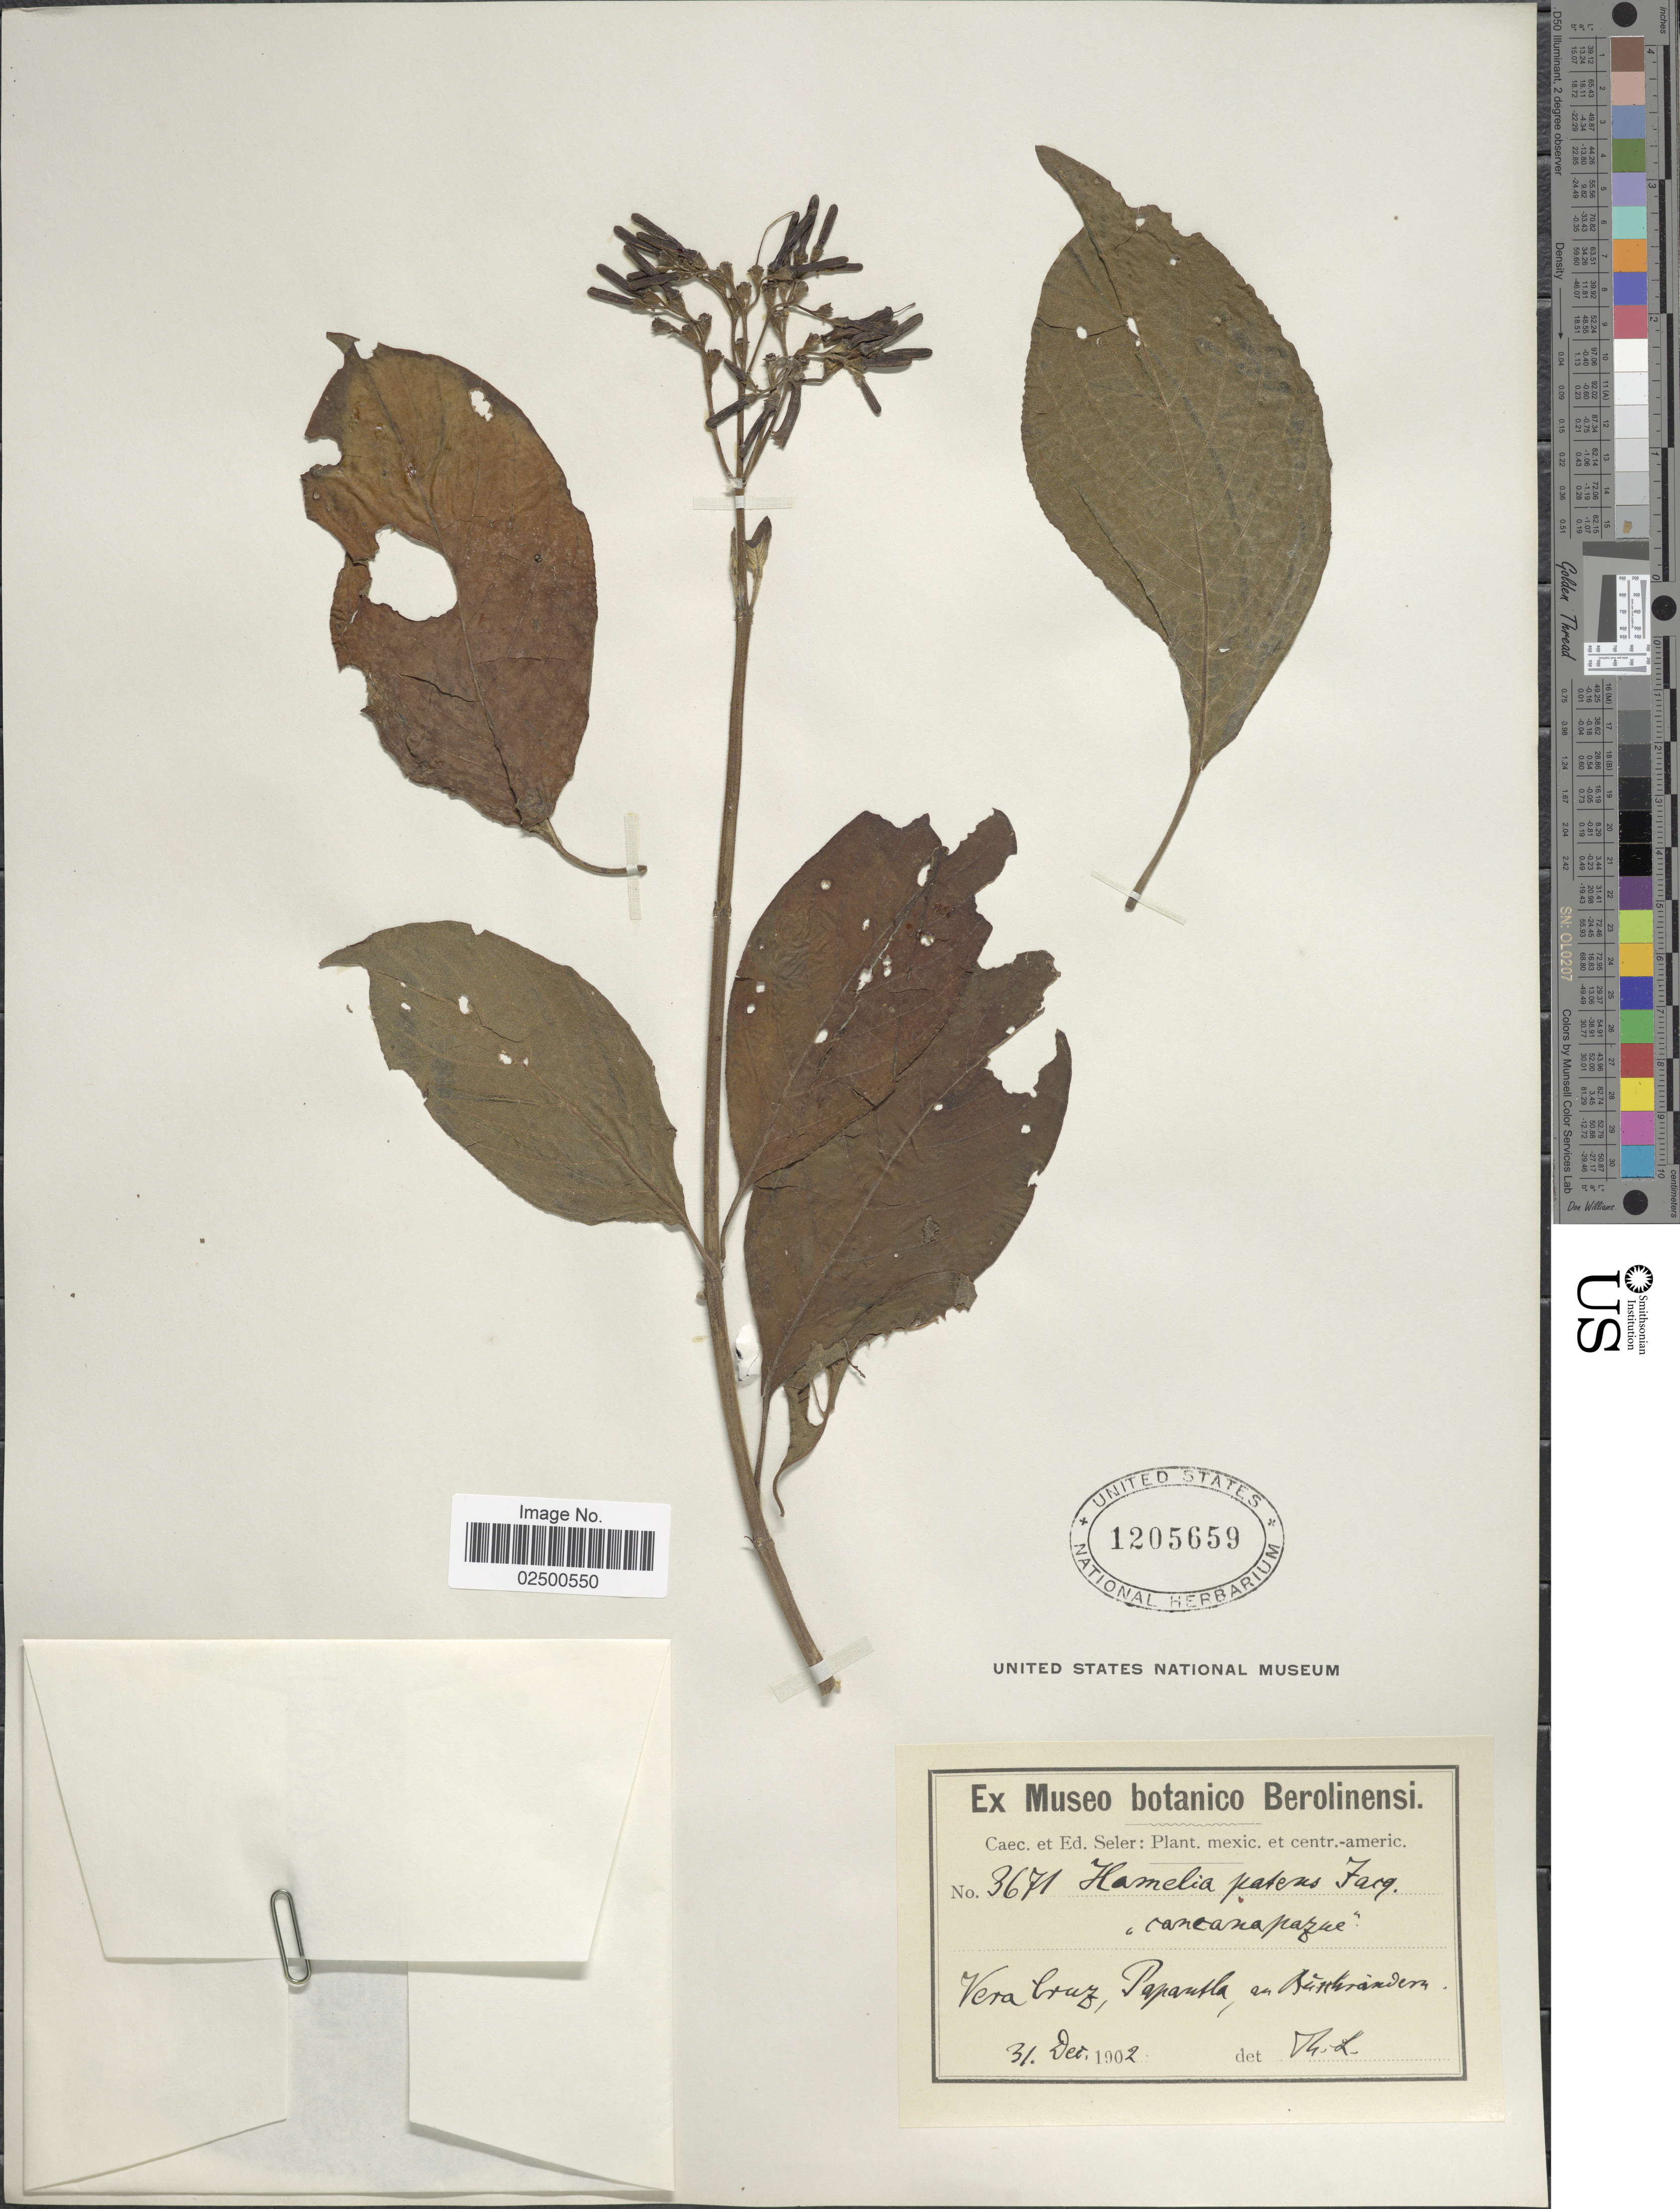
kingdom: Plantae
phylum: Tracheophyta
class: Magnoliopsida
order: Gentianales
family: Rubiaceae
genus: Hamelia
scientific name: Hamelia erecta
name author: Jacq.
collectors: ex Caec. et Ed Seler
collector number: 3671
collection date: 1902-12-31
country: Mexico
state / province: Veracruz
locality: Vera Cruz, Papantla, an Buschrandern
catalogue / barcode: US 1205659